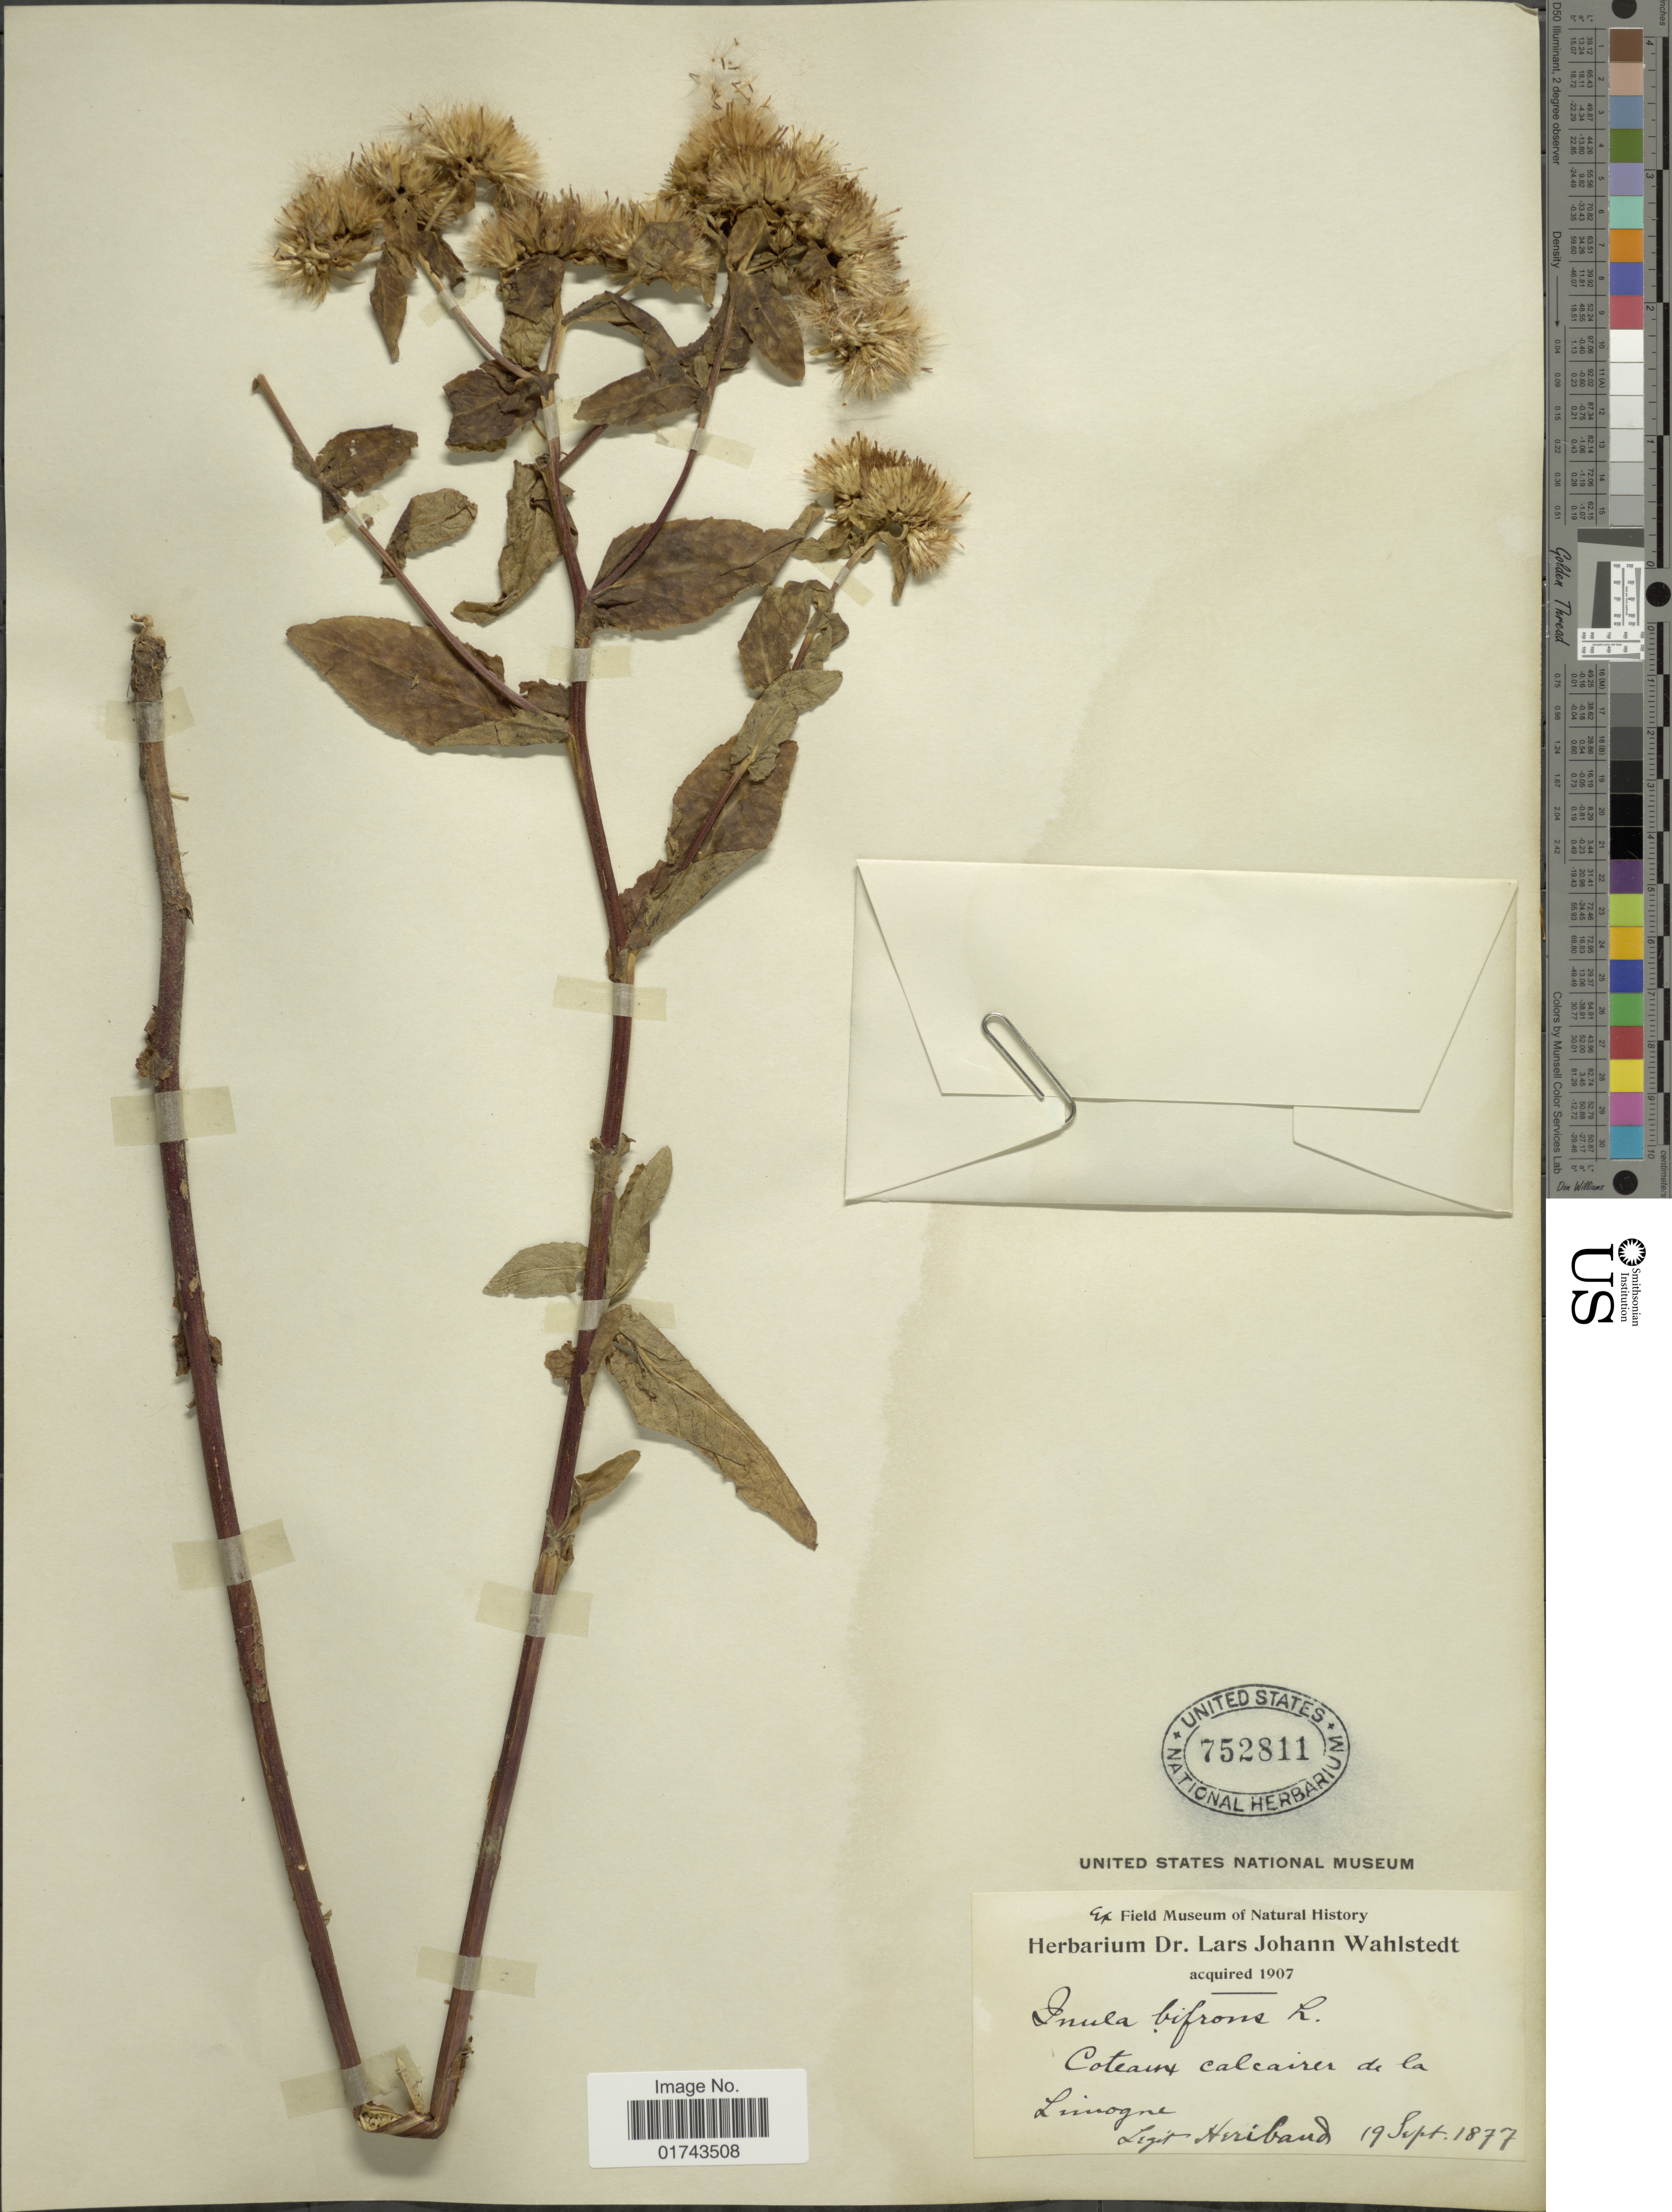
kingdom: Plantae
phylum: Tracheophyta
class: Magnoliopsida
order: Asterales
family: Asteraceae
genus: Inula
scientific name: Inula bifrons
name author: L.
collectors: F. Heriband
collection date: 1877-09-19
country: France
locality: Coteany calcairer de la Limogne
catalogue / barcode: US 752811